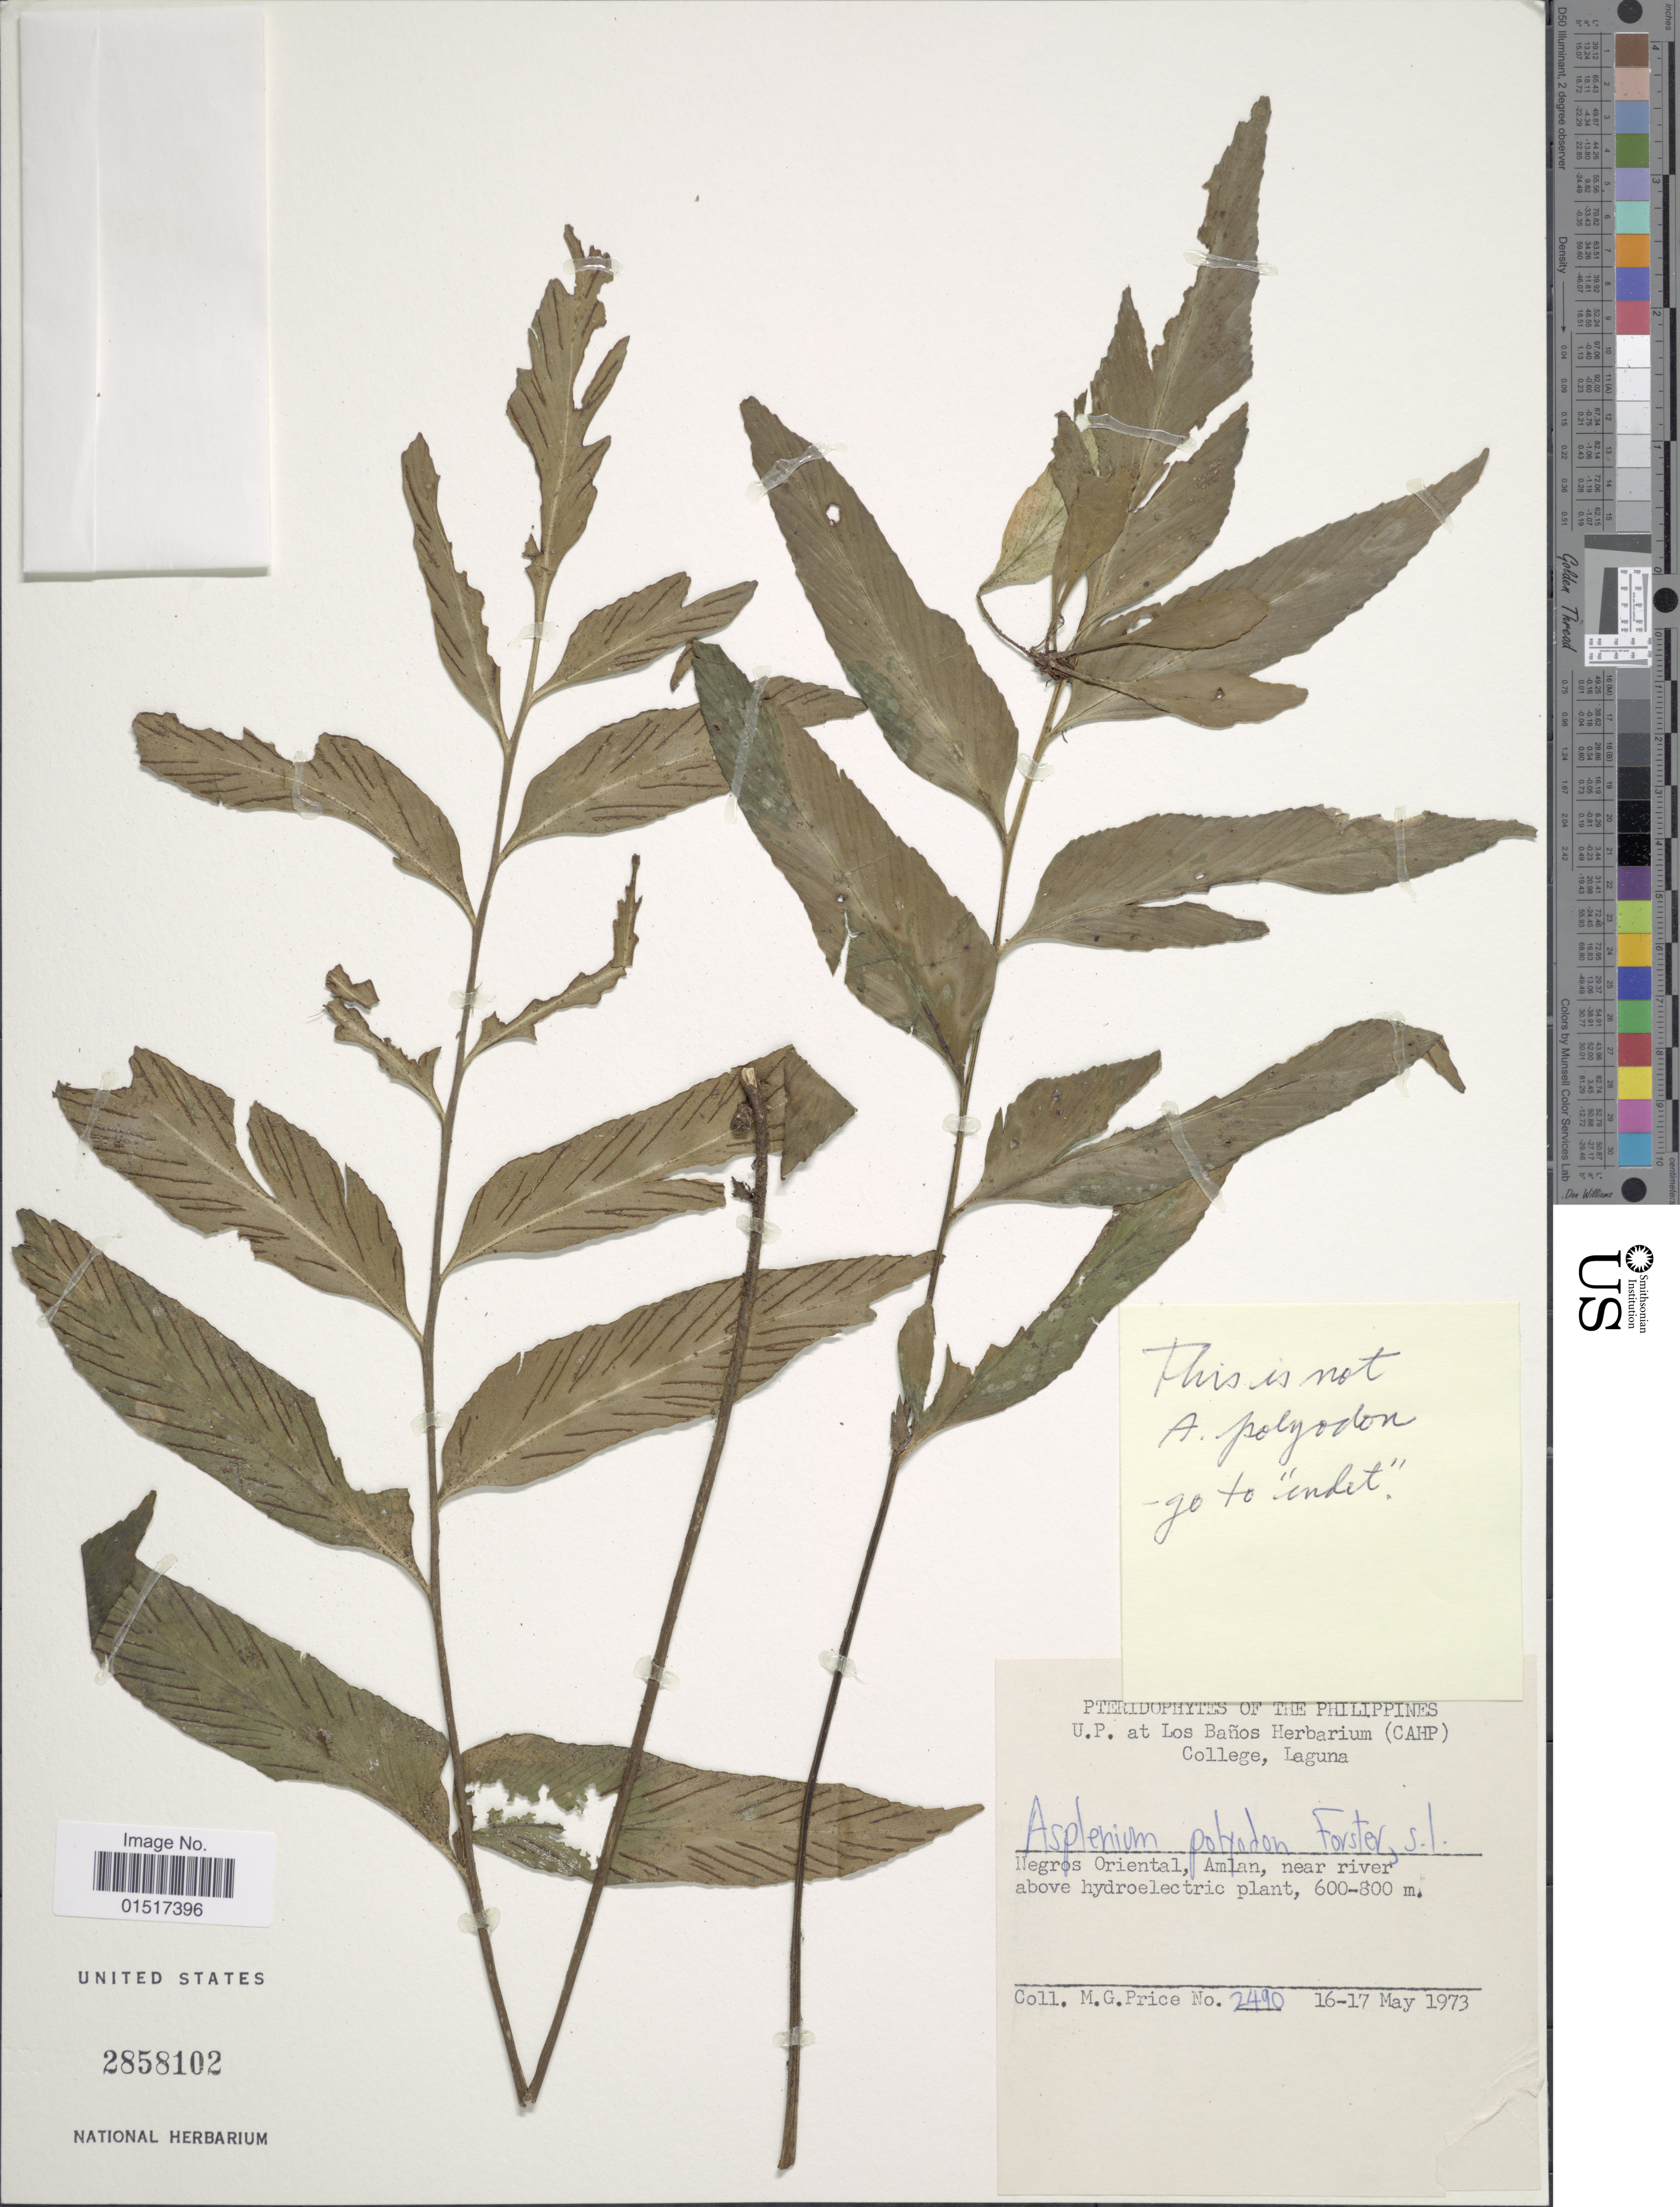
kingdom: Plantae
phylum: Tracheophyta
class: Polypodiopsida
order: Polypodiales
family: Aspleniaceae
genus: Asplenium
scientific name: Asplenium sp.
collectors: M. G. Price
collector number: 2490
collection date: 1973-05-16/1973-05-17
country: Philippines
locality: Negros Oriental, Amlan,near river above hydroelectric plant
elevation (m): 600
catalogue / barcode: US 2858102